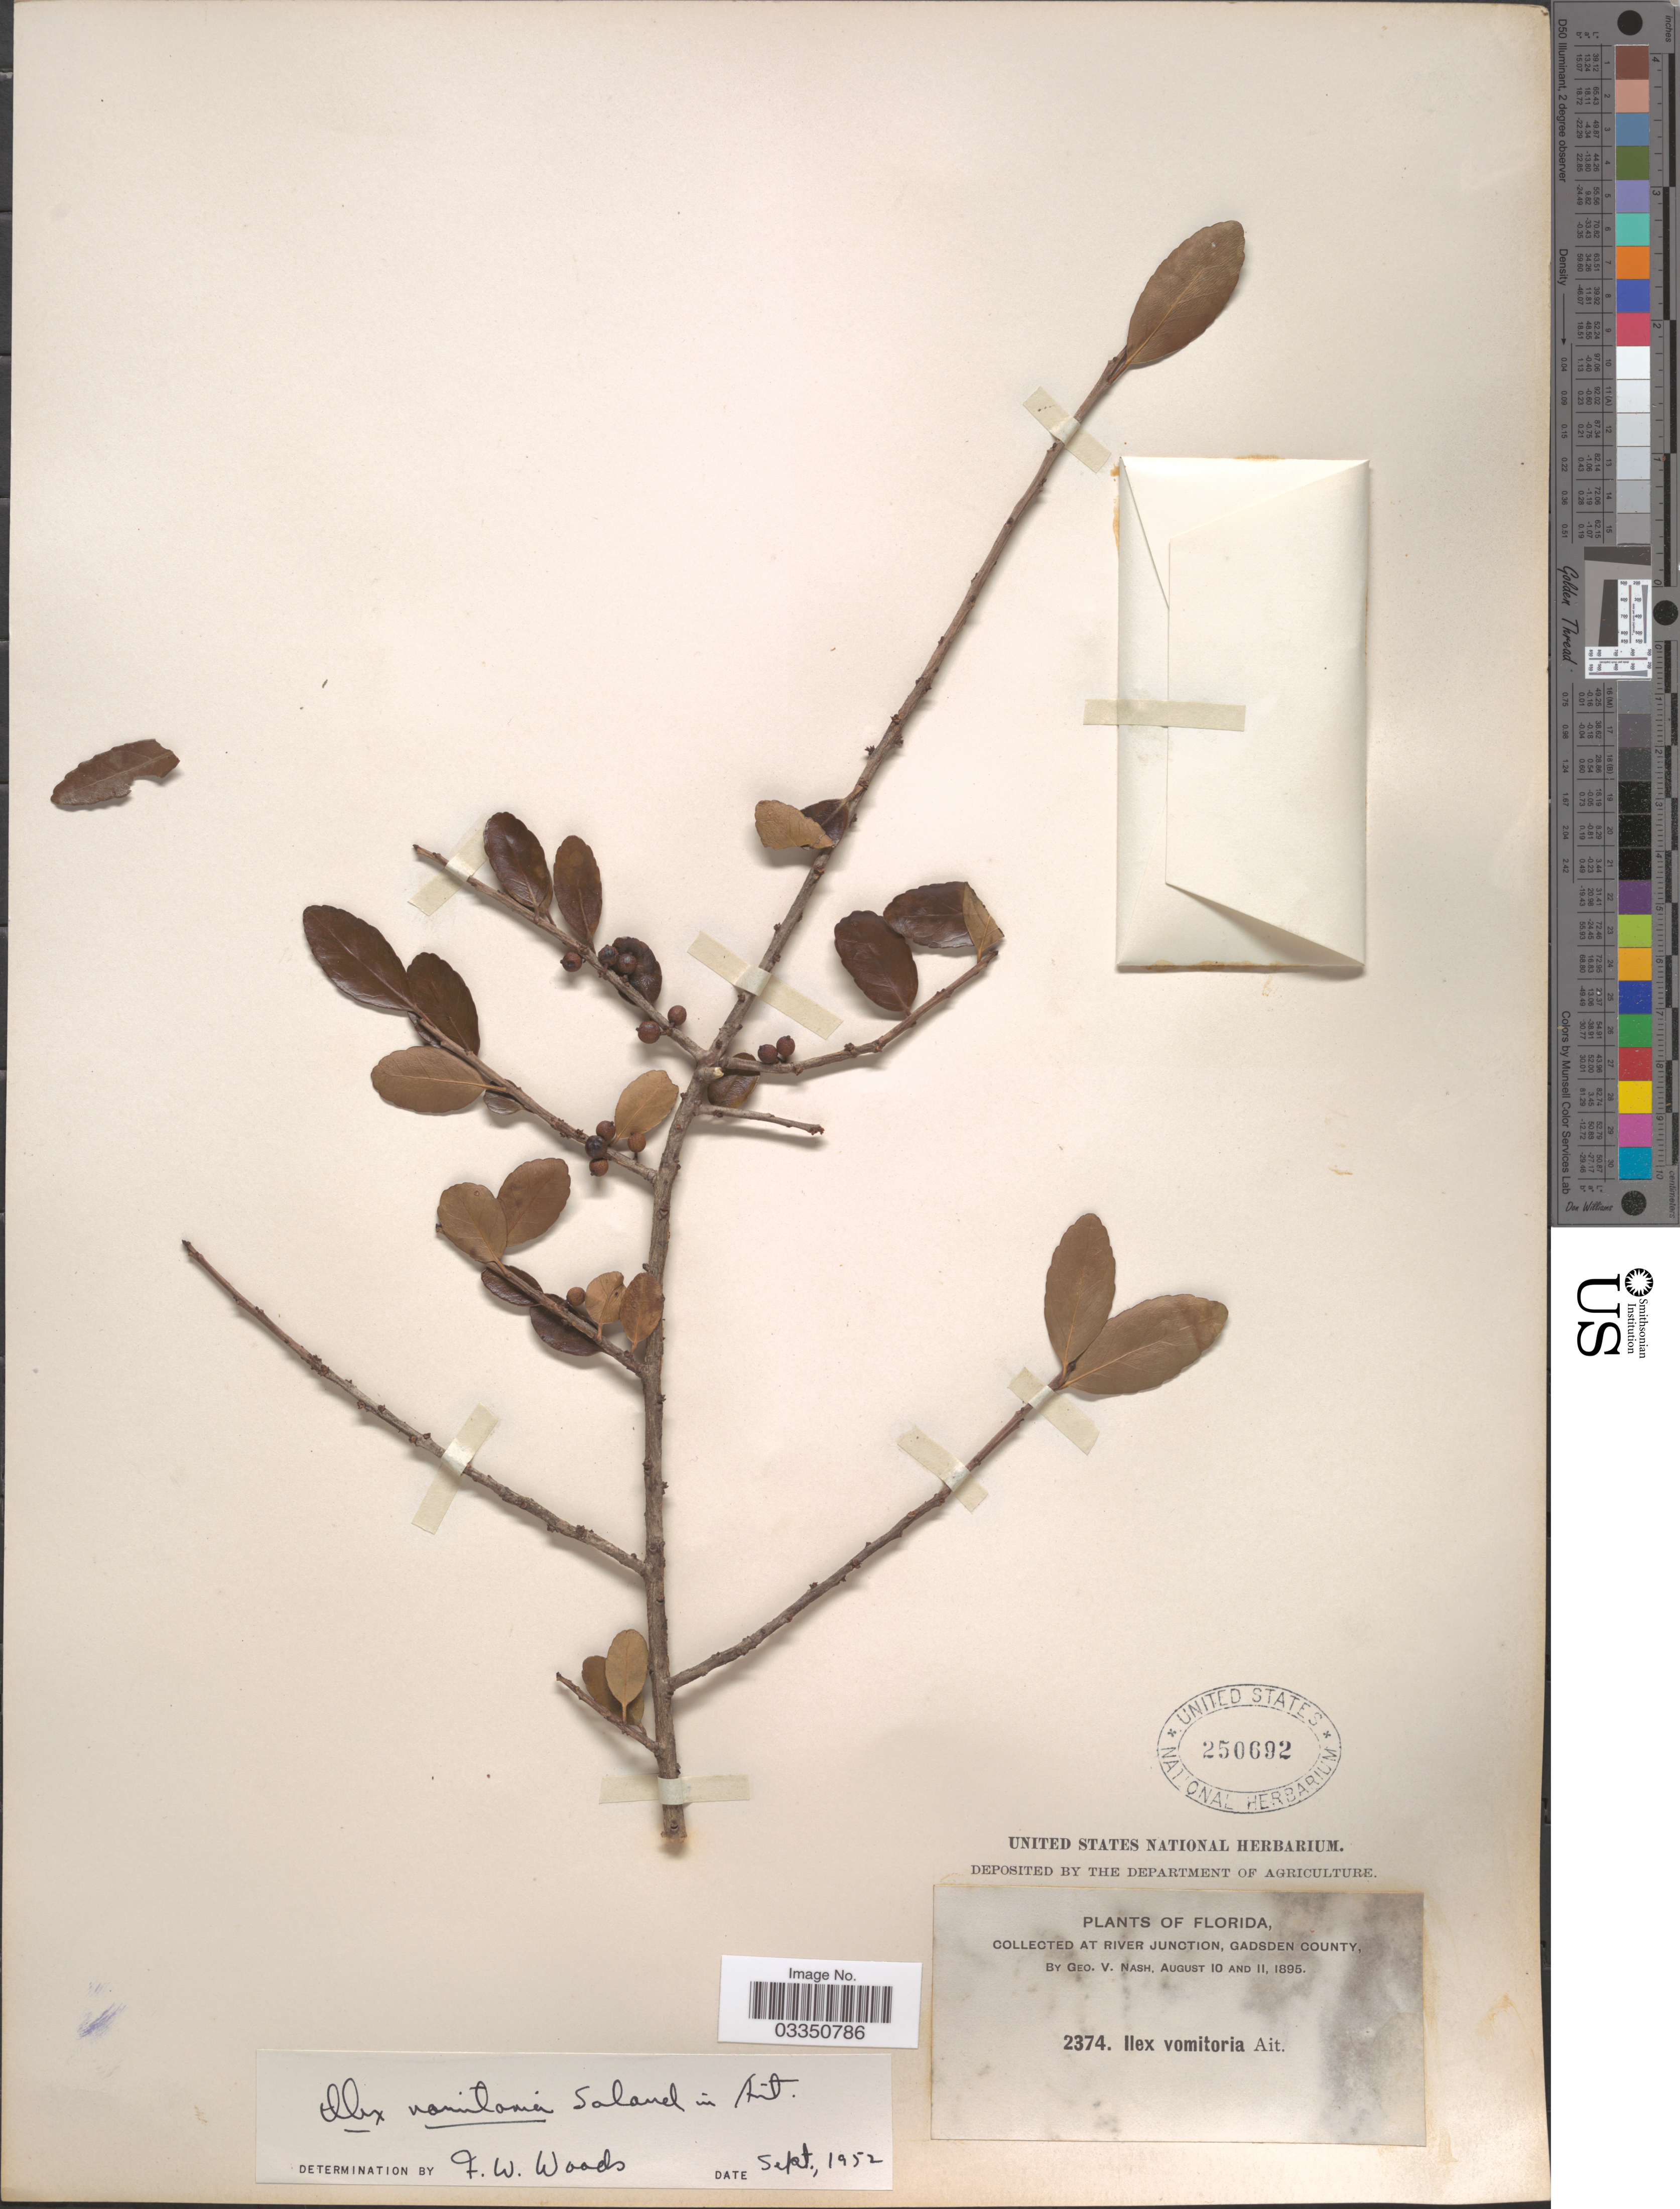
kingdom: Plantae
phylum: Tracheophyta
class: Magnoliopsida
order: Aquifoliales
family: Aquifoliaceae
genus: Ilex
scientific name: Ilex vomitoria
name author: Aiton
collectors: G. V. Nash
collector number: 2374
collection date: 1895-08-10/1895-08-11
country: United States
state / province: Florida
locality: At river junction, Gadsden County.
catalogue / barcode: US 250692